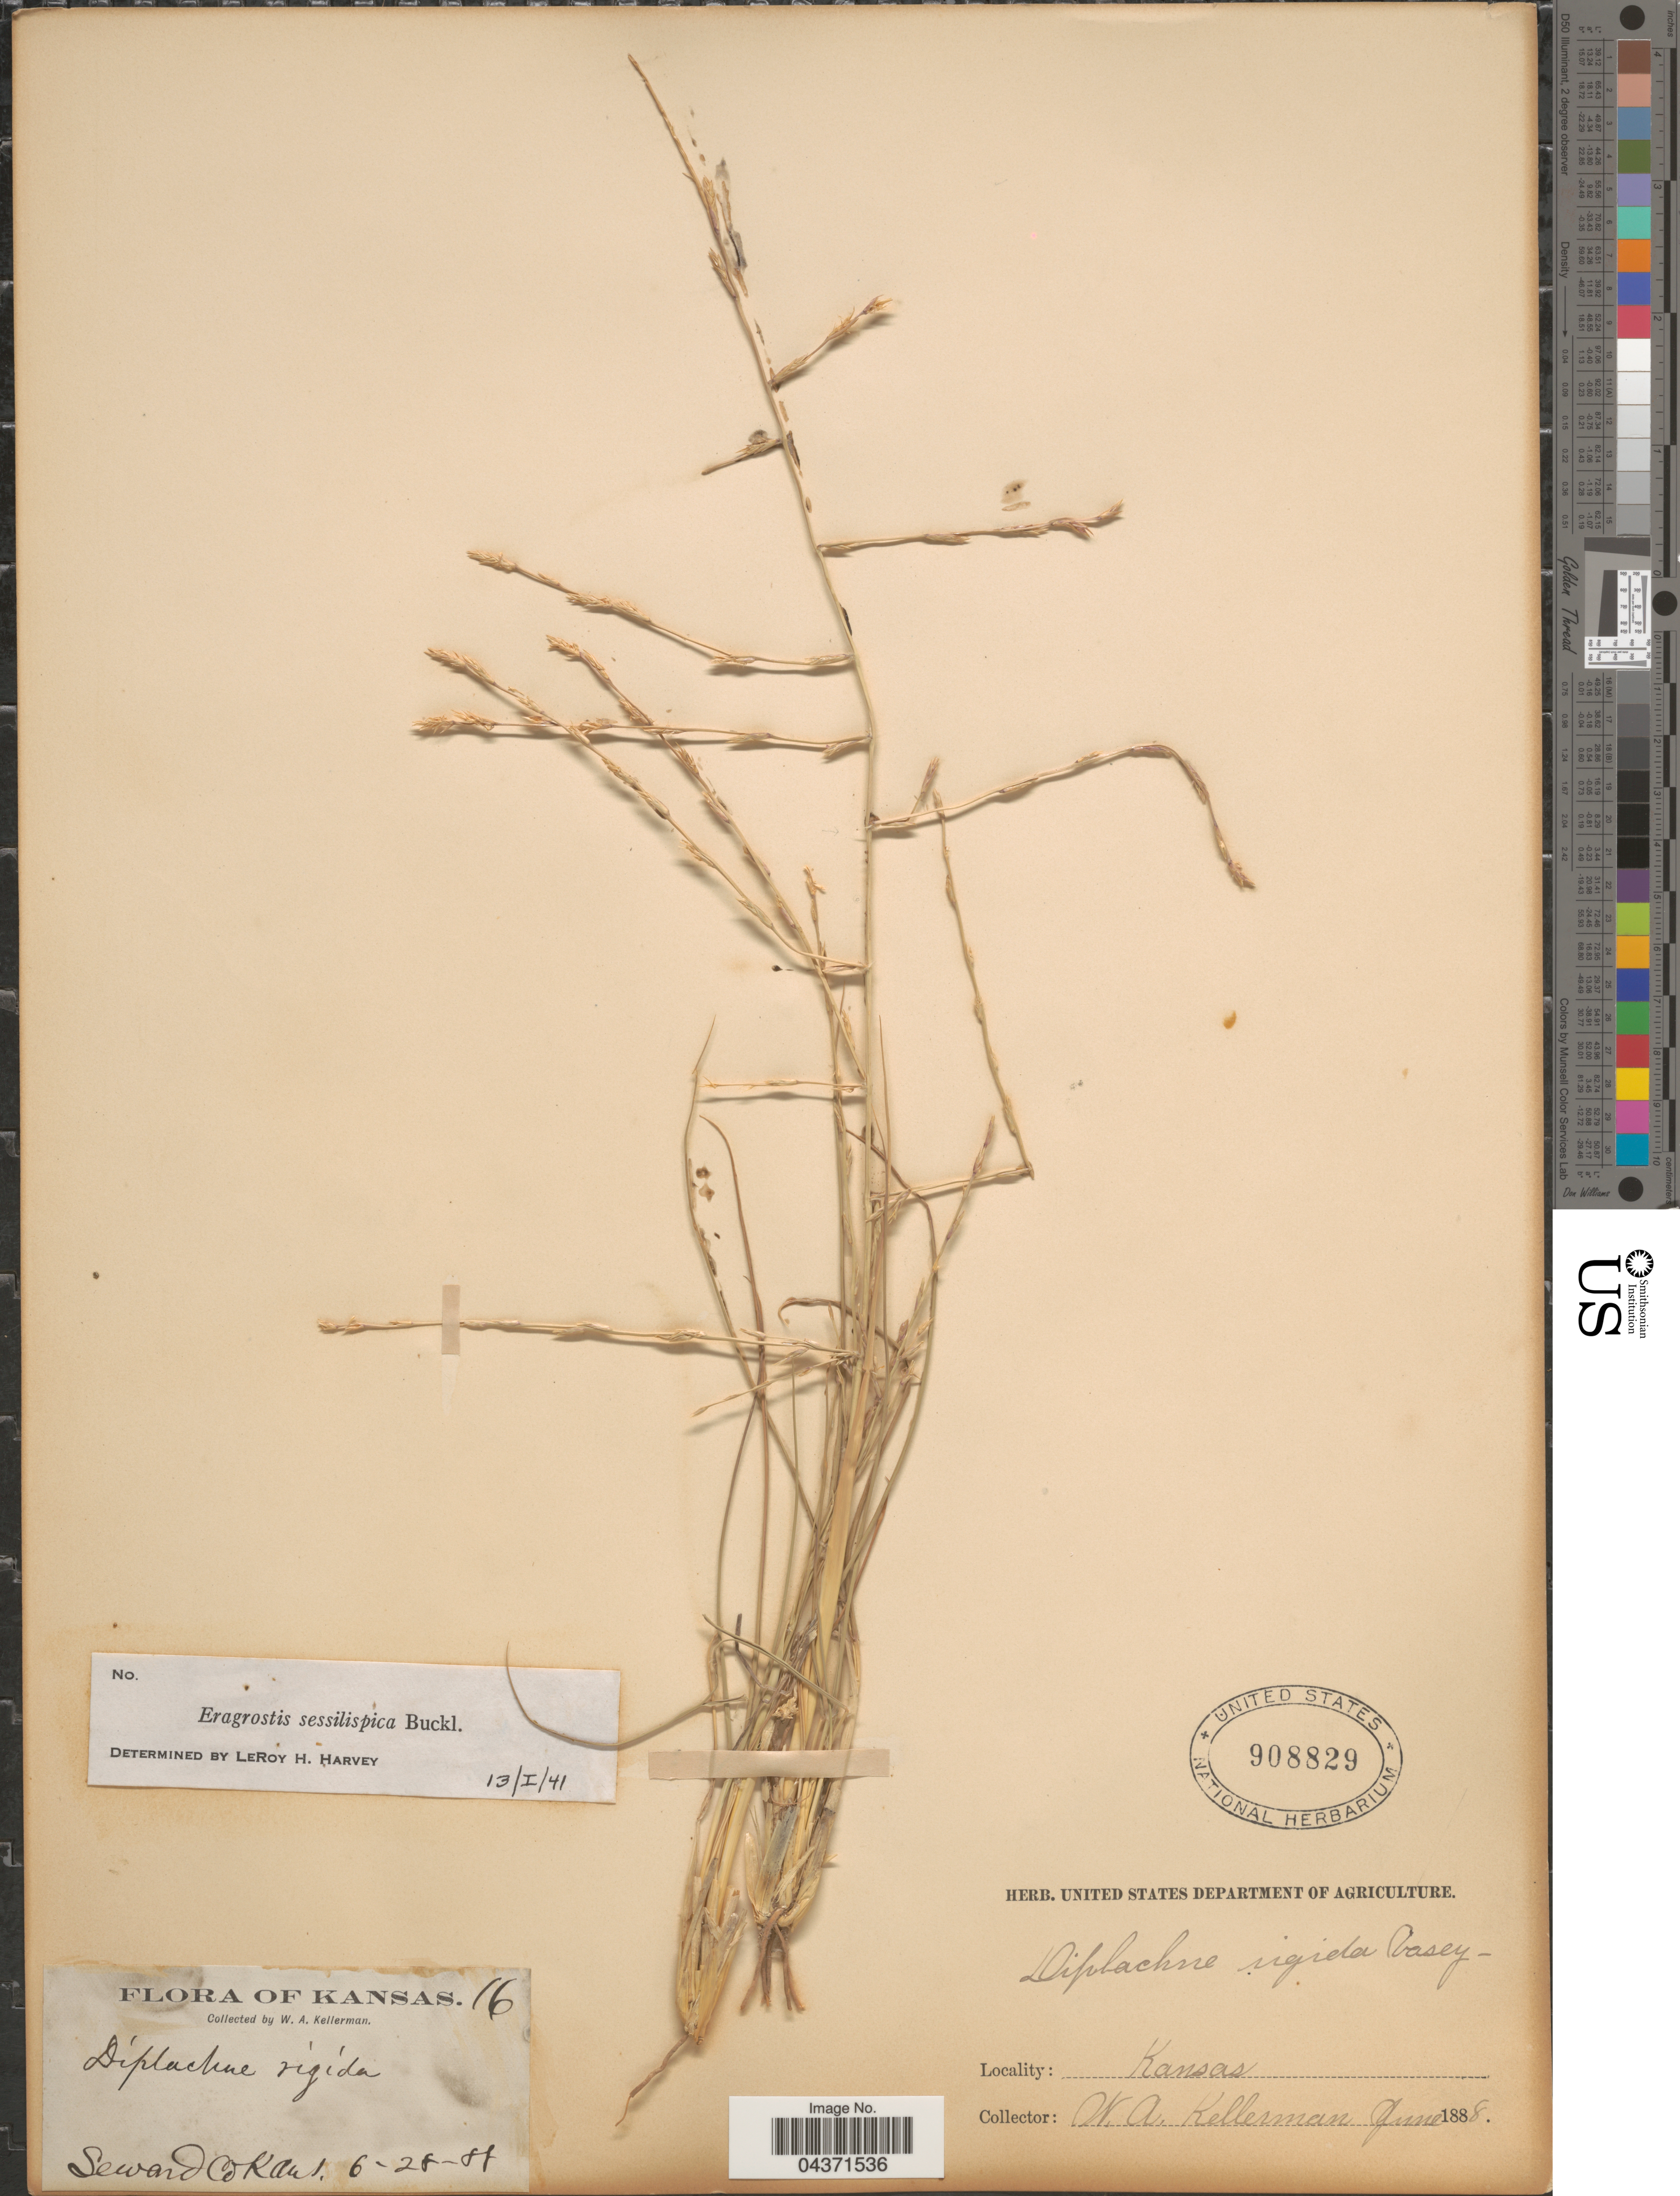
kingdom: Plantae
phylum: Tracheophyta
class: Liliopsida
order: Poales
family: Poaceae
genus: Eragrostis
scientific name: Eragrostis sessilispica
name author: Buckley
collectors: W. Kellerman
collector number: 16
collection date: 1888-06-28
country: United States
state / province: Kansas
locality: Seward Co.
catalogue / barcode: US 908829